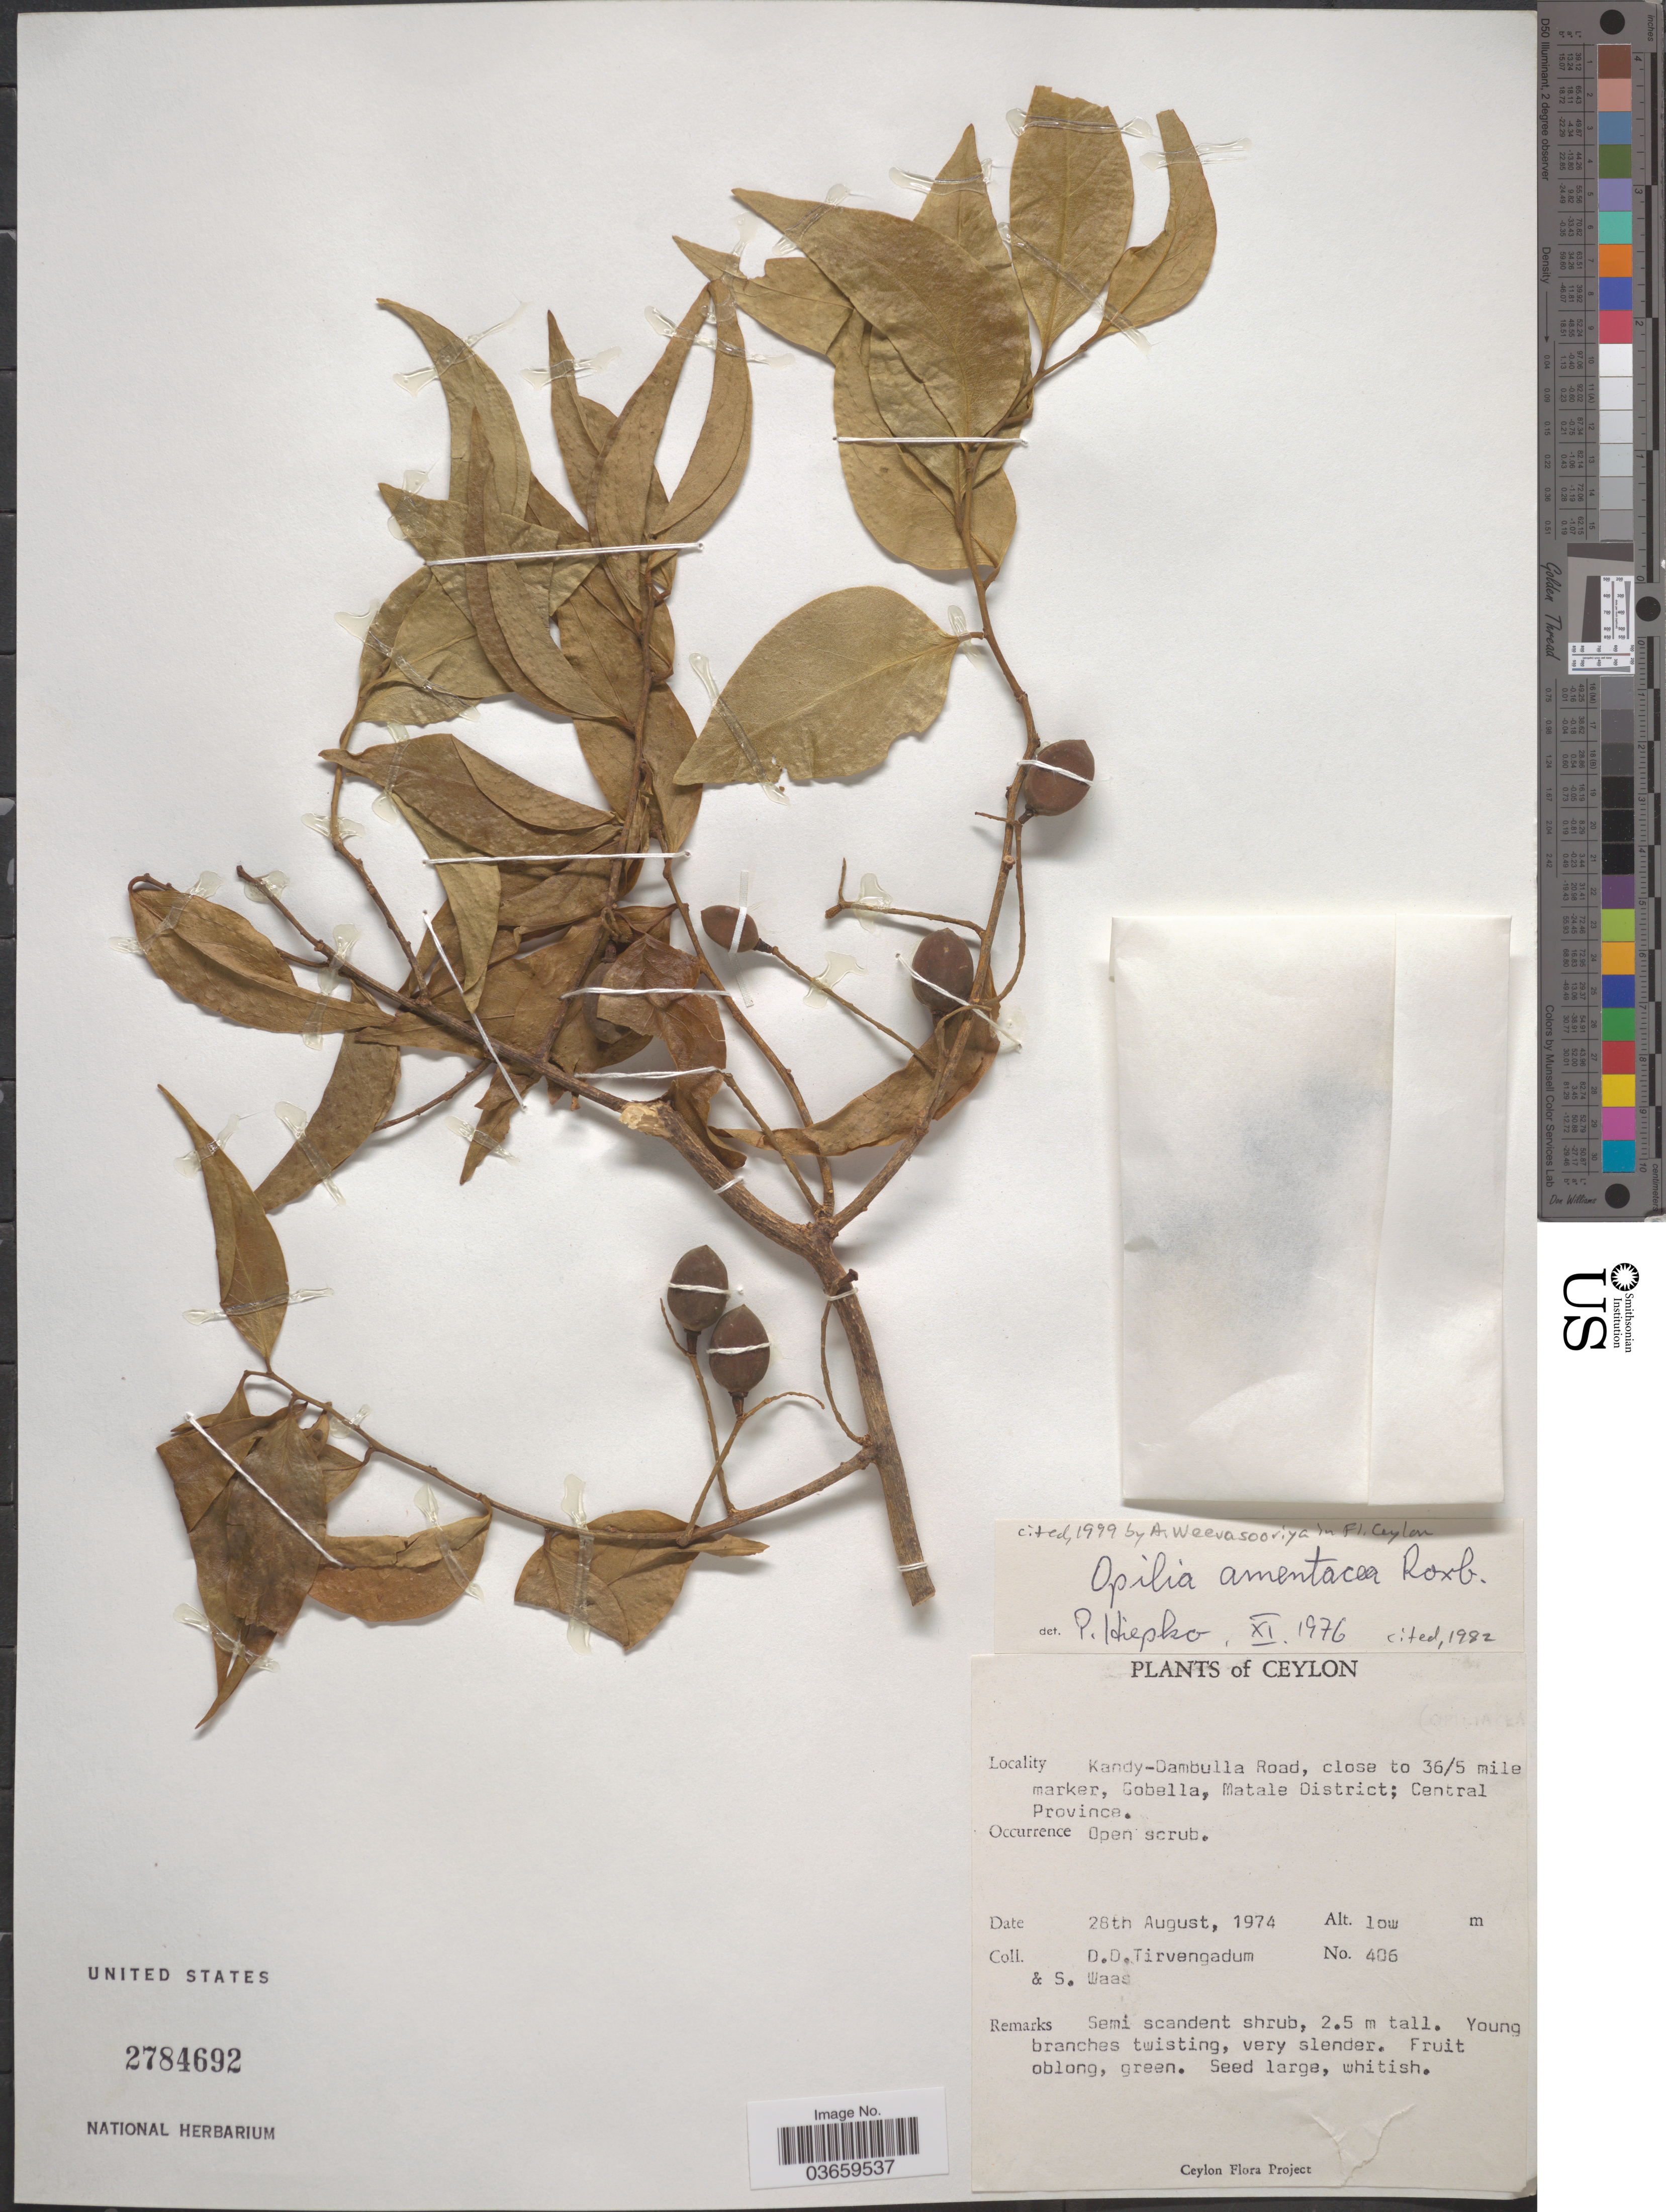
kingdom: Plantae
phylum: Tracheophyta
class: Magnoliopsida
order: Santalales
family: Opiliaceae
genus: Opilia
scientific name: Opilia amentacea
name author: Roxb.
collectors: D. Tirvengadum & S. Waas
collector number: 406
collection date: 1974-08-28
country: Sri Lanka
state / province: Central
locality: Ceylon. Kandu-Dambulla Road, close to 36/5 mile marker, Gobella, Matale District.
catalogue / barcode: US 2784692